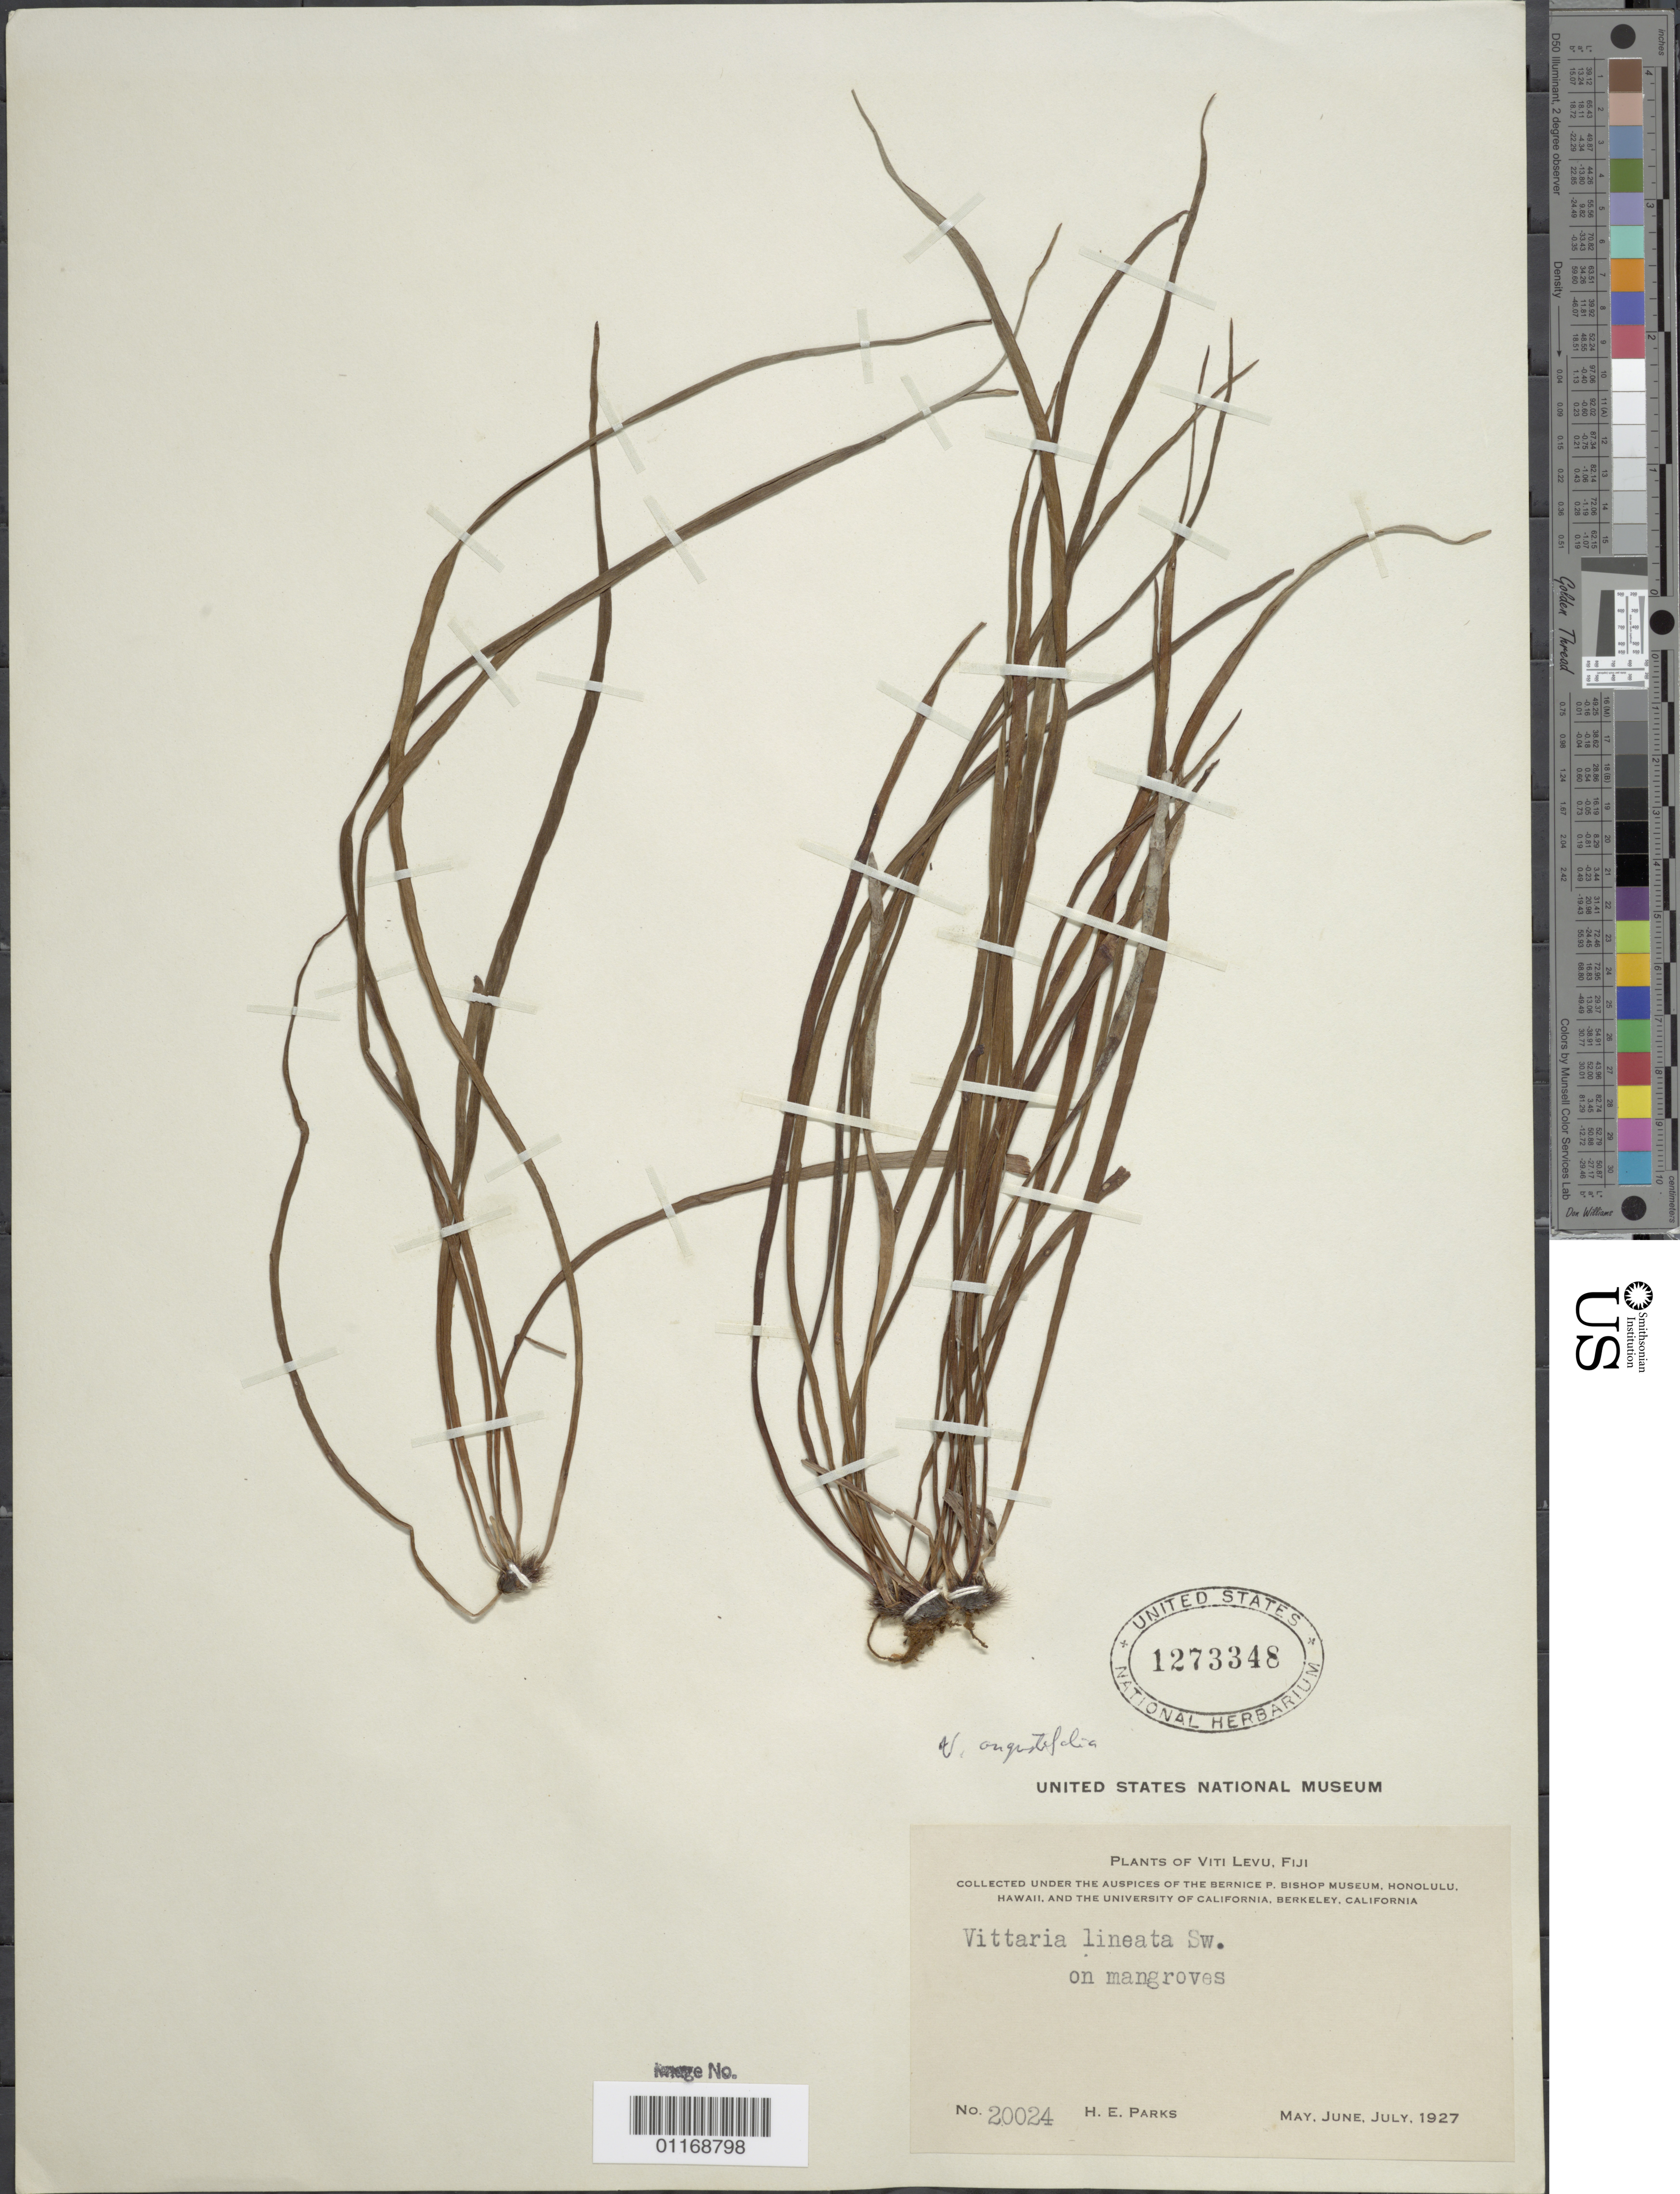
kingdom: Plantae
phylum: Tracheophyta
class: Polypodiopsida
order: Polypodiales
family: Pteridaceae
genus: Haplopteris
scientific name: Haplopteris angustifolia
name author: (Blume) E.H. Crane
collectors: H. E. Parks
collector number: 20024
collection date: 1927-05-01/1927-07-31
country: Fiji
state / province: Mba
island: Viti Levu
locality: Nandarivatu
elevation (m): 800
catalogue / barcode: US 1273348